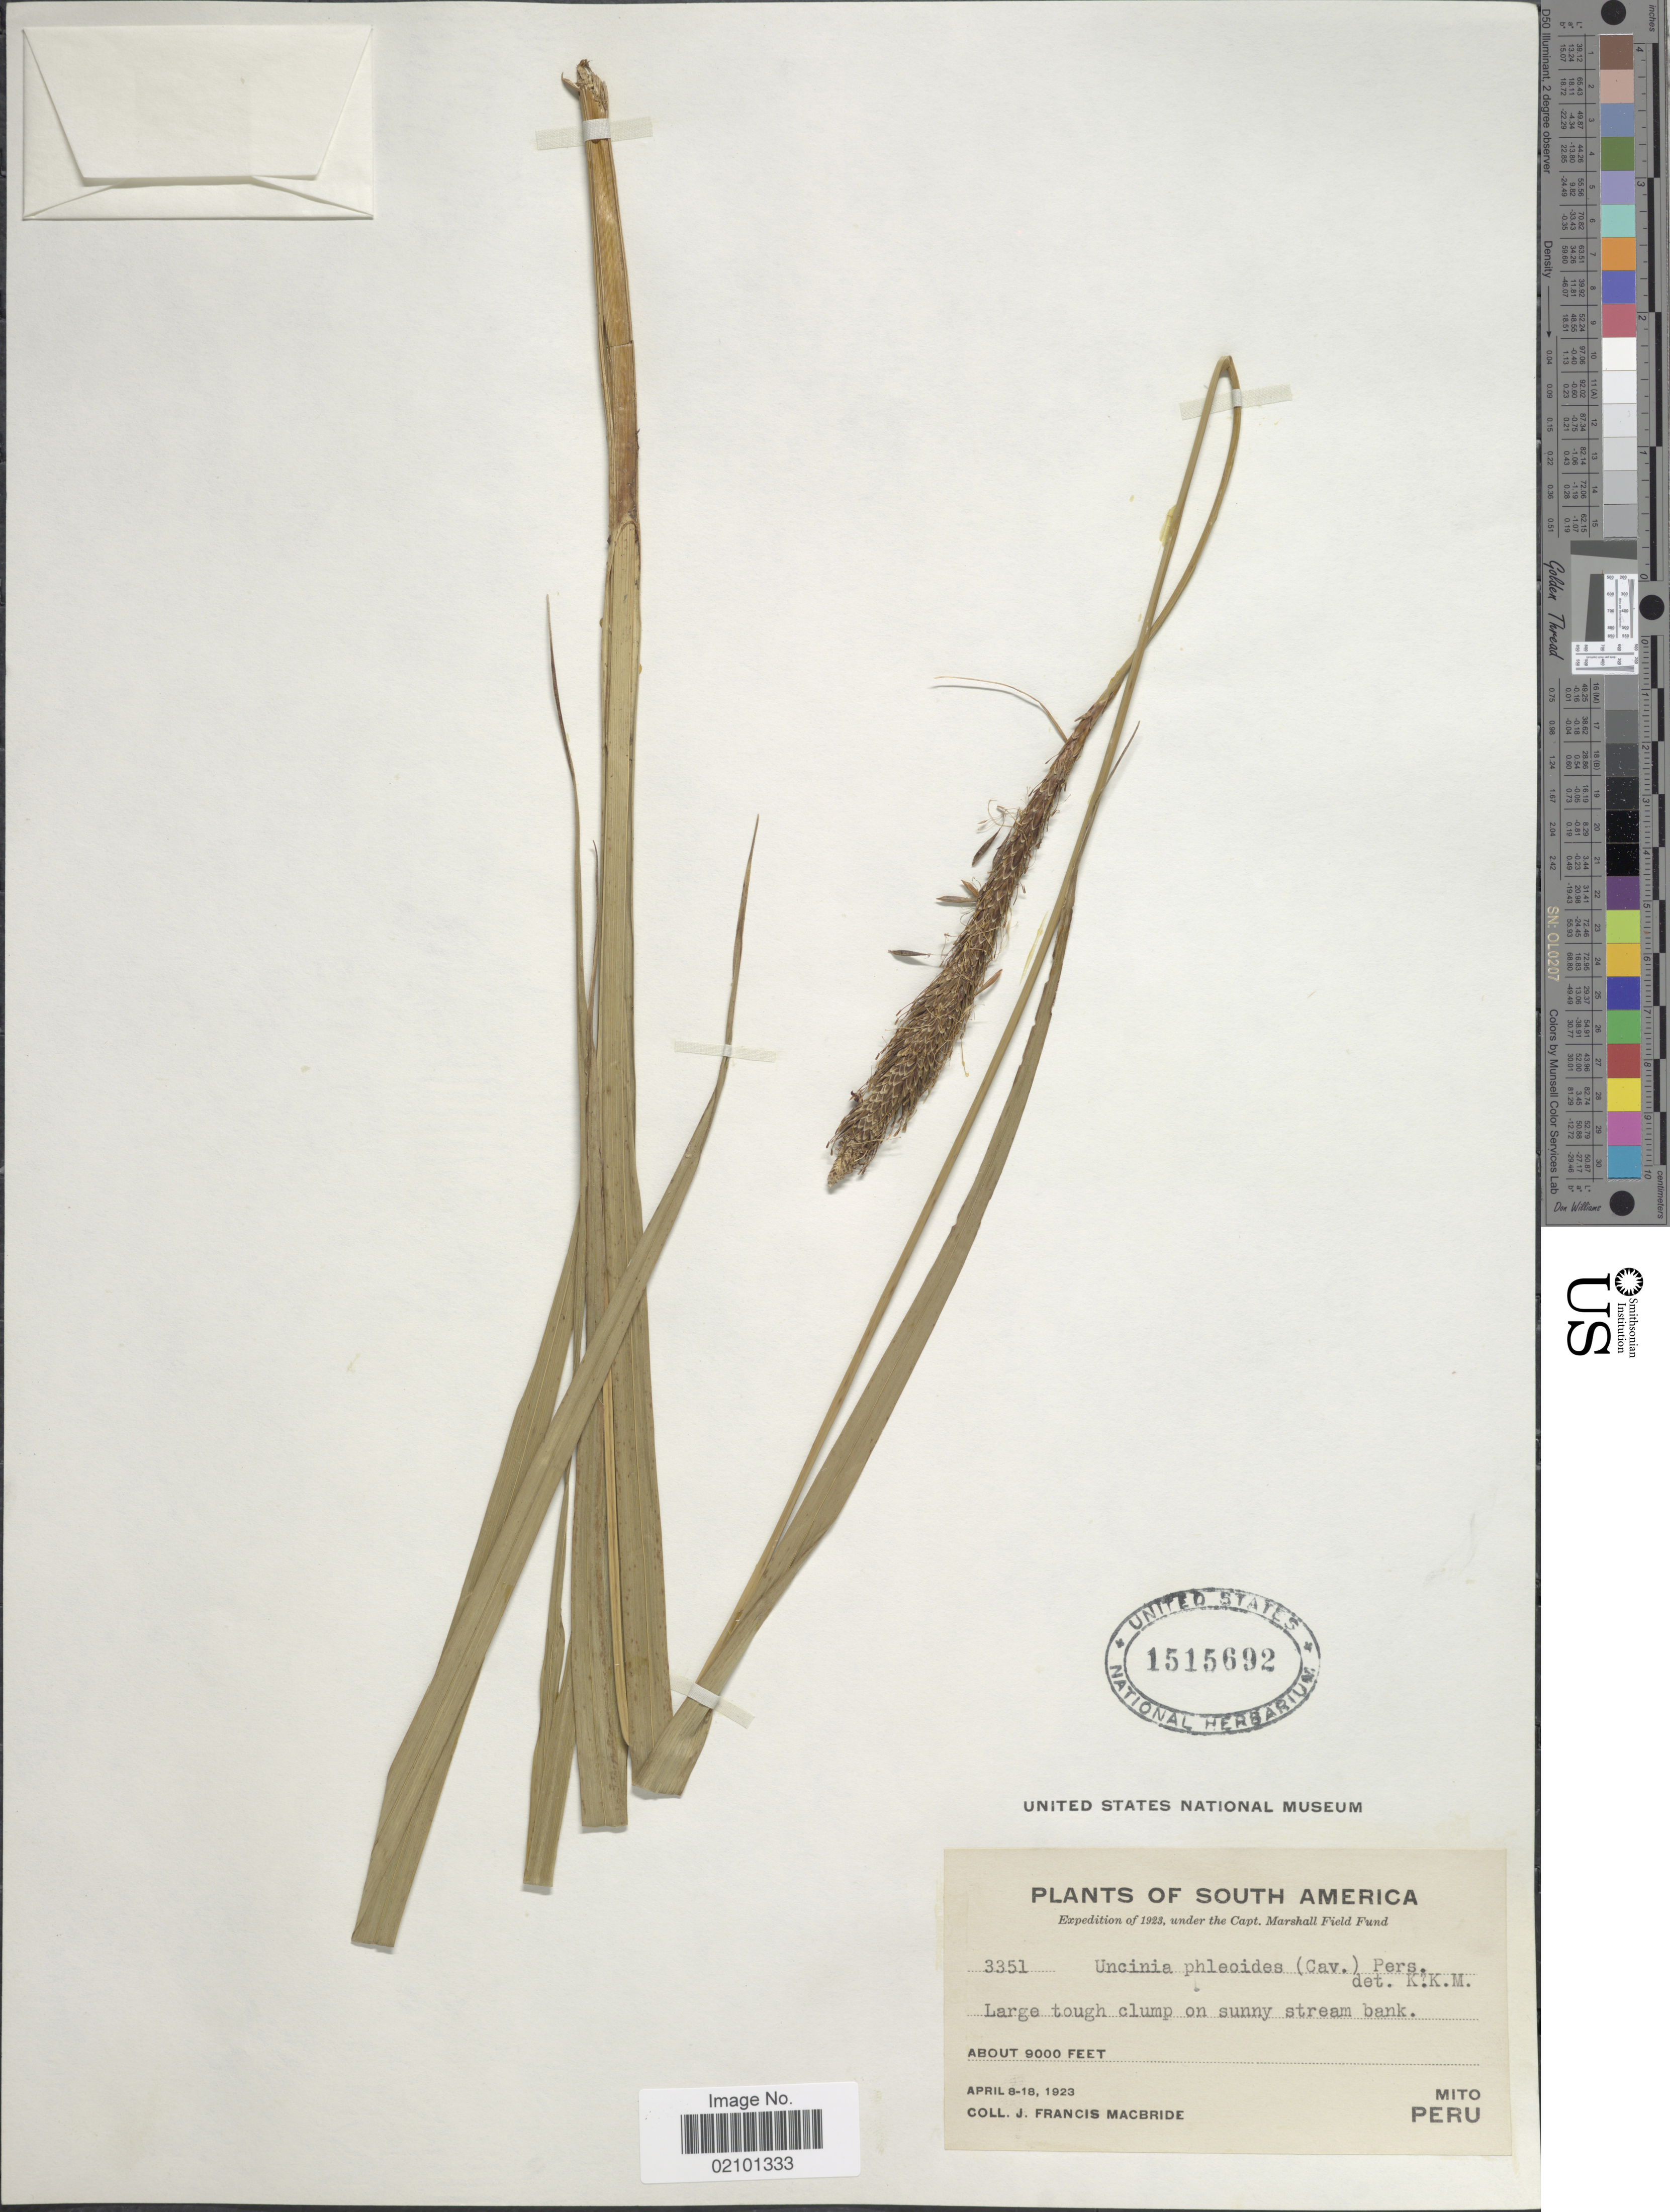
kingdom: Plantae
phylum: Tracheophyta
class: Liliopsida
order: Poales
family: Cyperaceae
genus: Carex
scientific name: Carex phleoides subsp. koyamae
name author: (Gómez-Laur.) Jim.Mejías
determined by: Jimnéz-Mejias, Pedro, (UPOS), Universidad Pablo de Olavide (SPAIN)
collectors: J. F. Macbride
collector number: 3351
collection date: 1923-04-08/1923-04-18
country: Peru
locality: Mito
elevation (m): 2743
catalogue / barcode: US 1515692